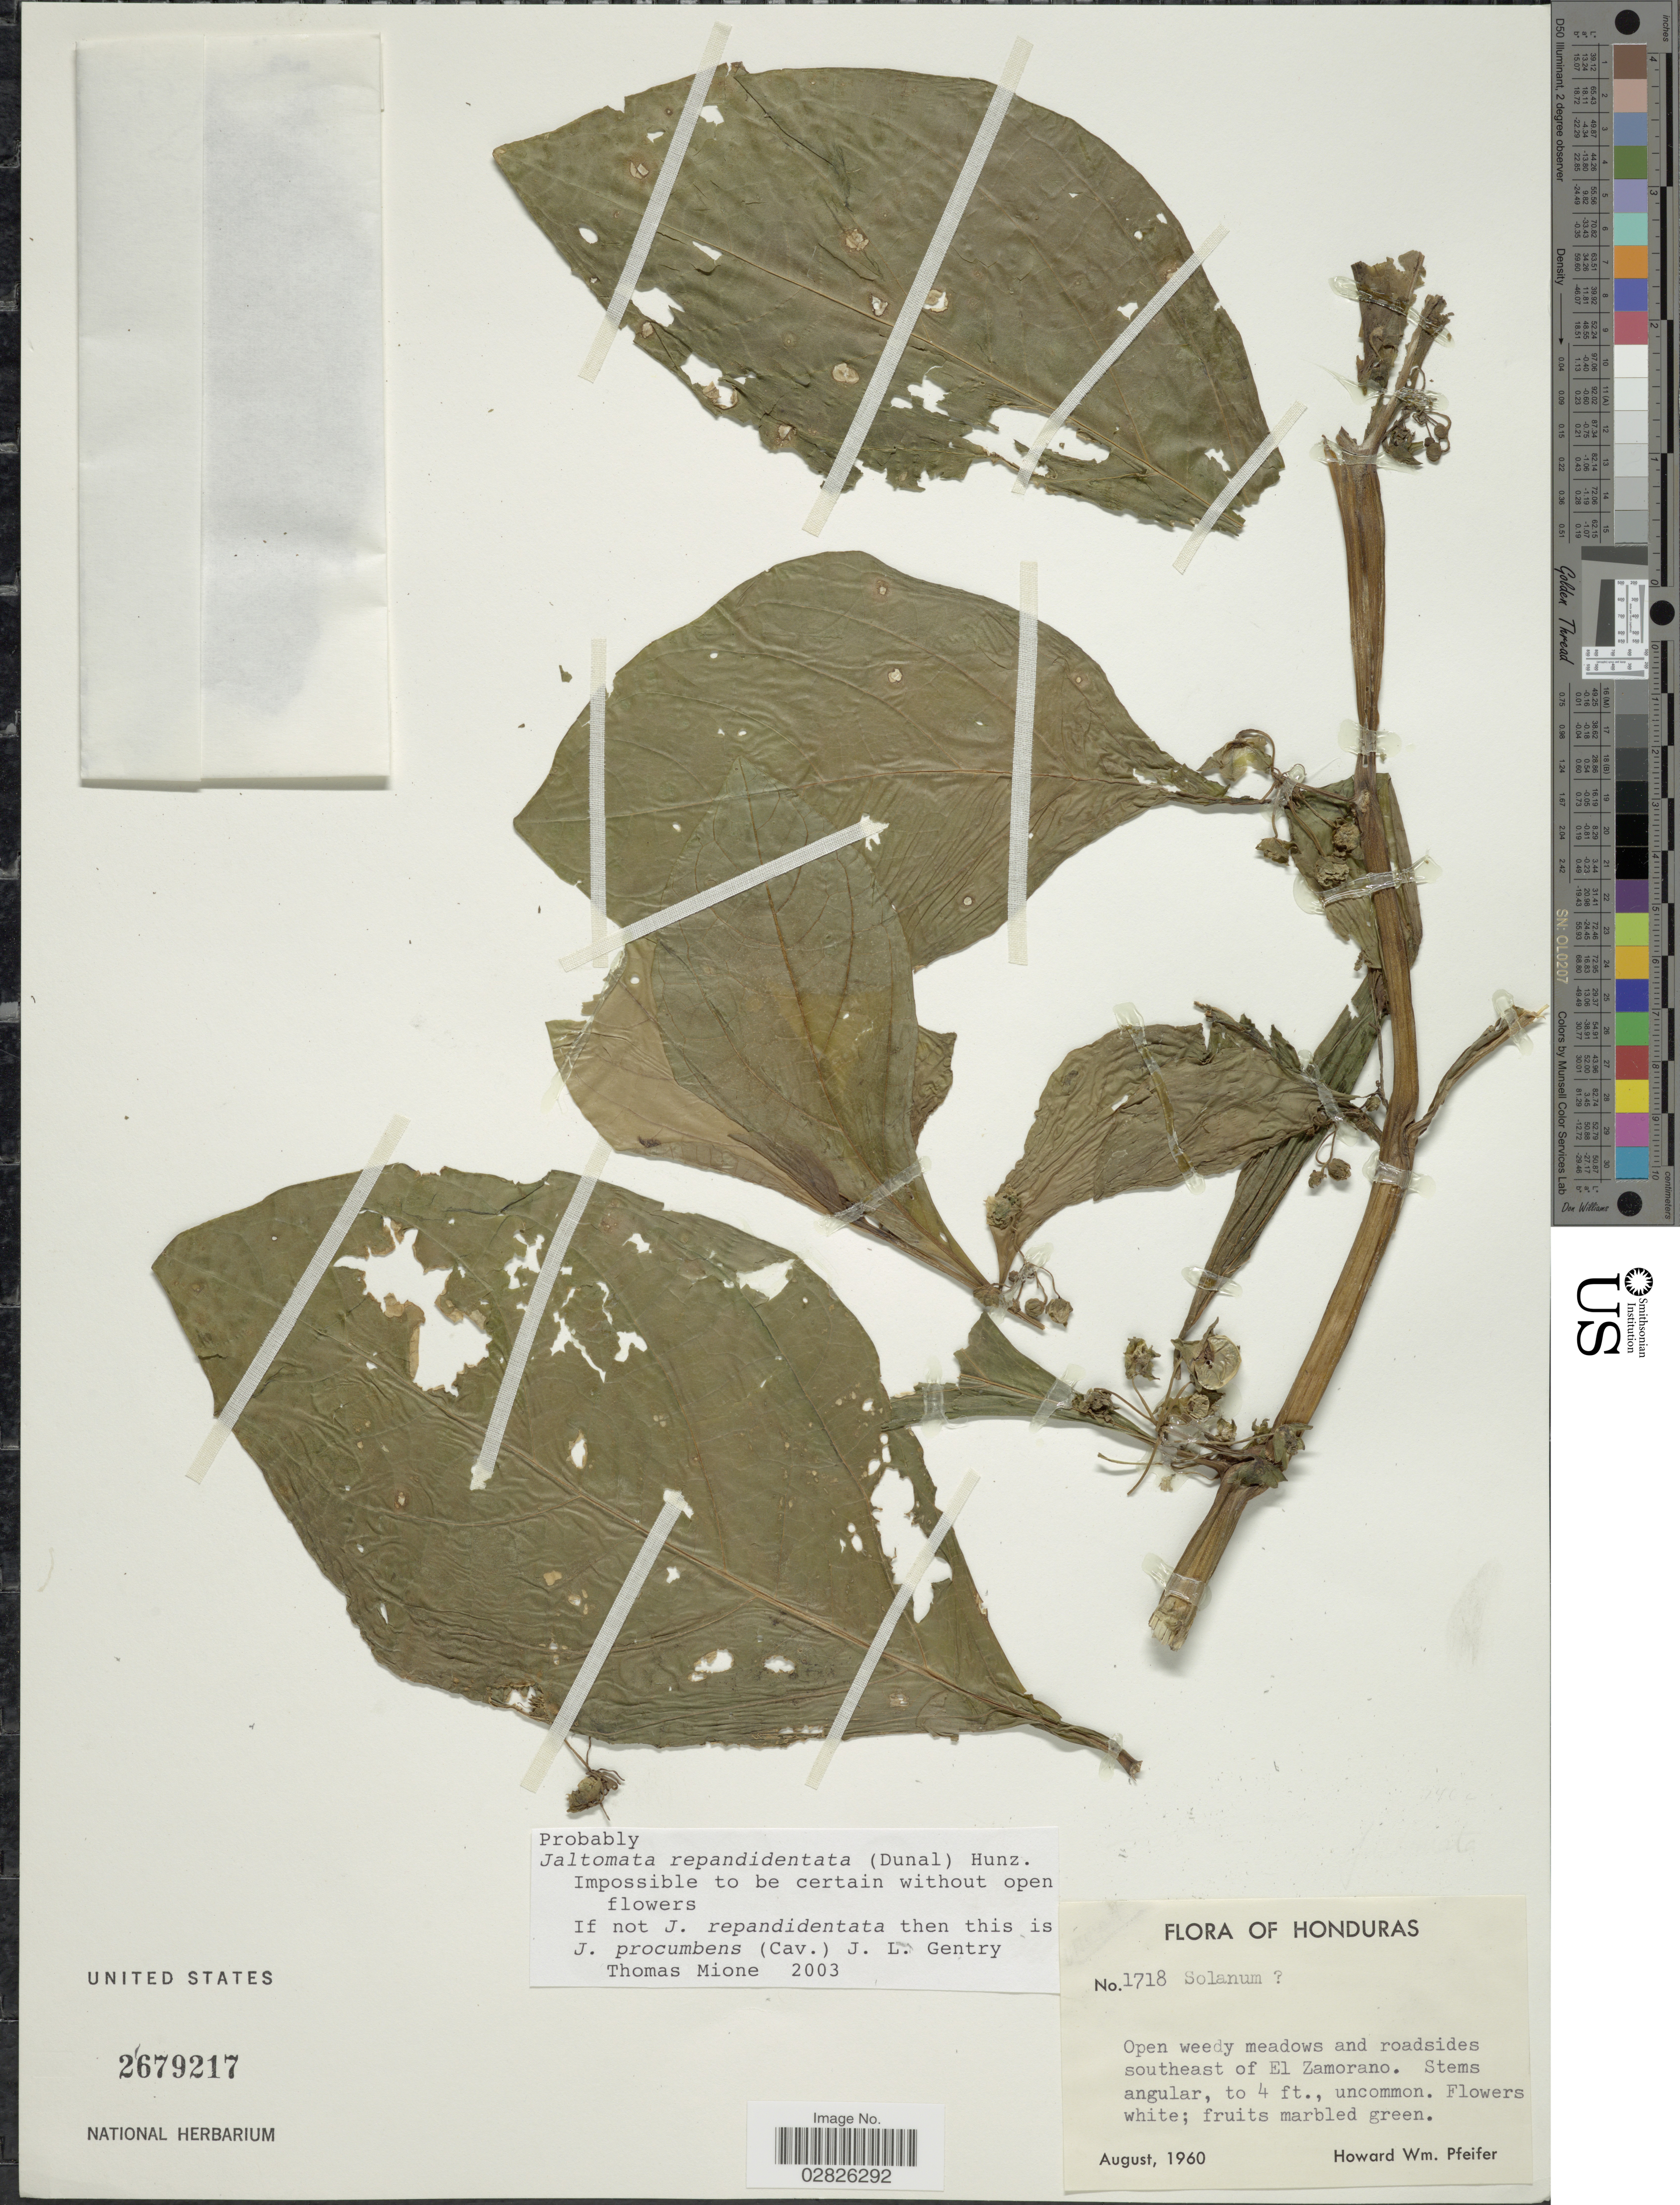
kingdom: Plantae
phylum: Tracheophyta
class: Magnoliopsida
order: Solanales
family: Solanaceae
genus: Jaltomata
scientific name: Jaltomata repandidentata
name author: (Dunal) Hunz.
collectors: H. W. Pfeifer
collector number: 1718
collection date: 1960-08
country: Honduras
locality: Open weedy meadows and roadisdes southeast of El Zamorano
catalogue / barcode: US 2679217